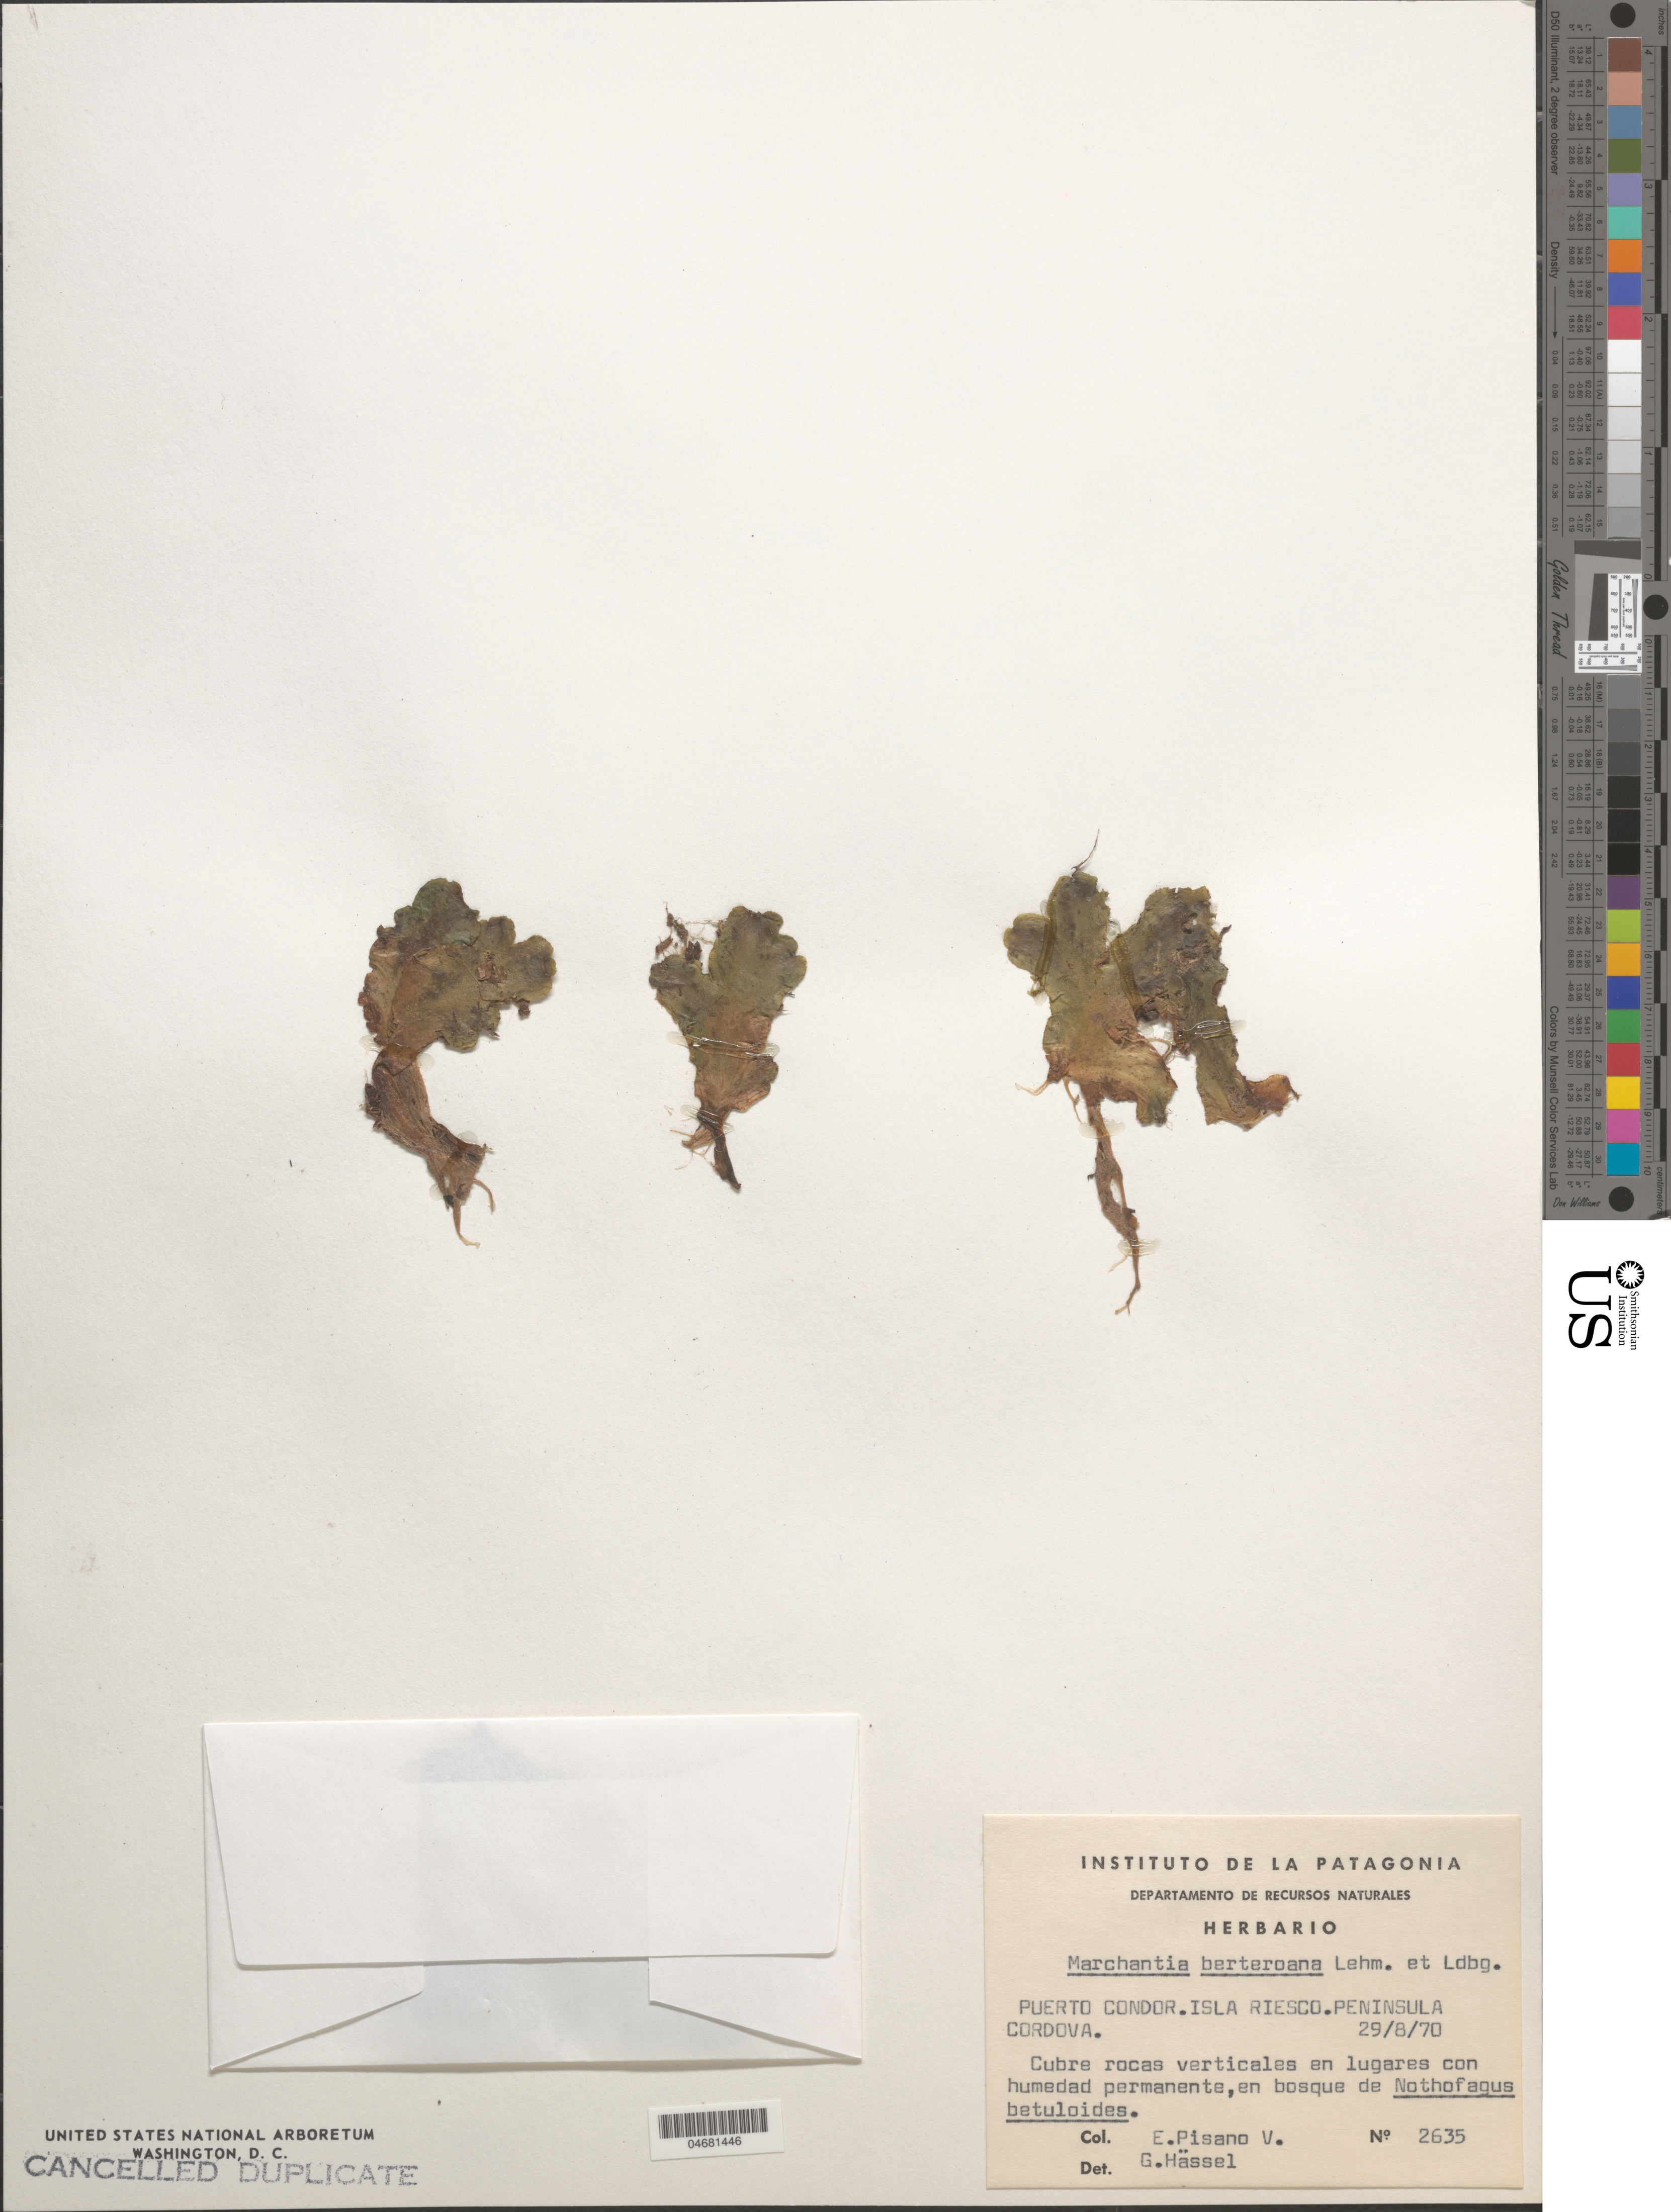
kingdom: Plantae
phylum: Marchantiophyta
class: Marchantiopsida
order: Marchantiales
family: Marchantiaceae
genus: Marchantia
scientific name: Marchantia berteroana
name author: Lehm. & Lindenb.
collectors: E. Pisano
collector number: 2635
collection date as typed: Transcribed d/m/y: 29/8/70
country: Chile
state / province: Magallanes y de la Antártica Chilena (XII)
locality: Departamento de Recursos Naturales. Puerto Condor. Isla Riesco. Peninsula Cordova.